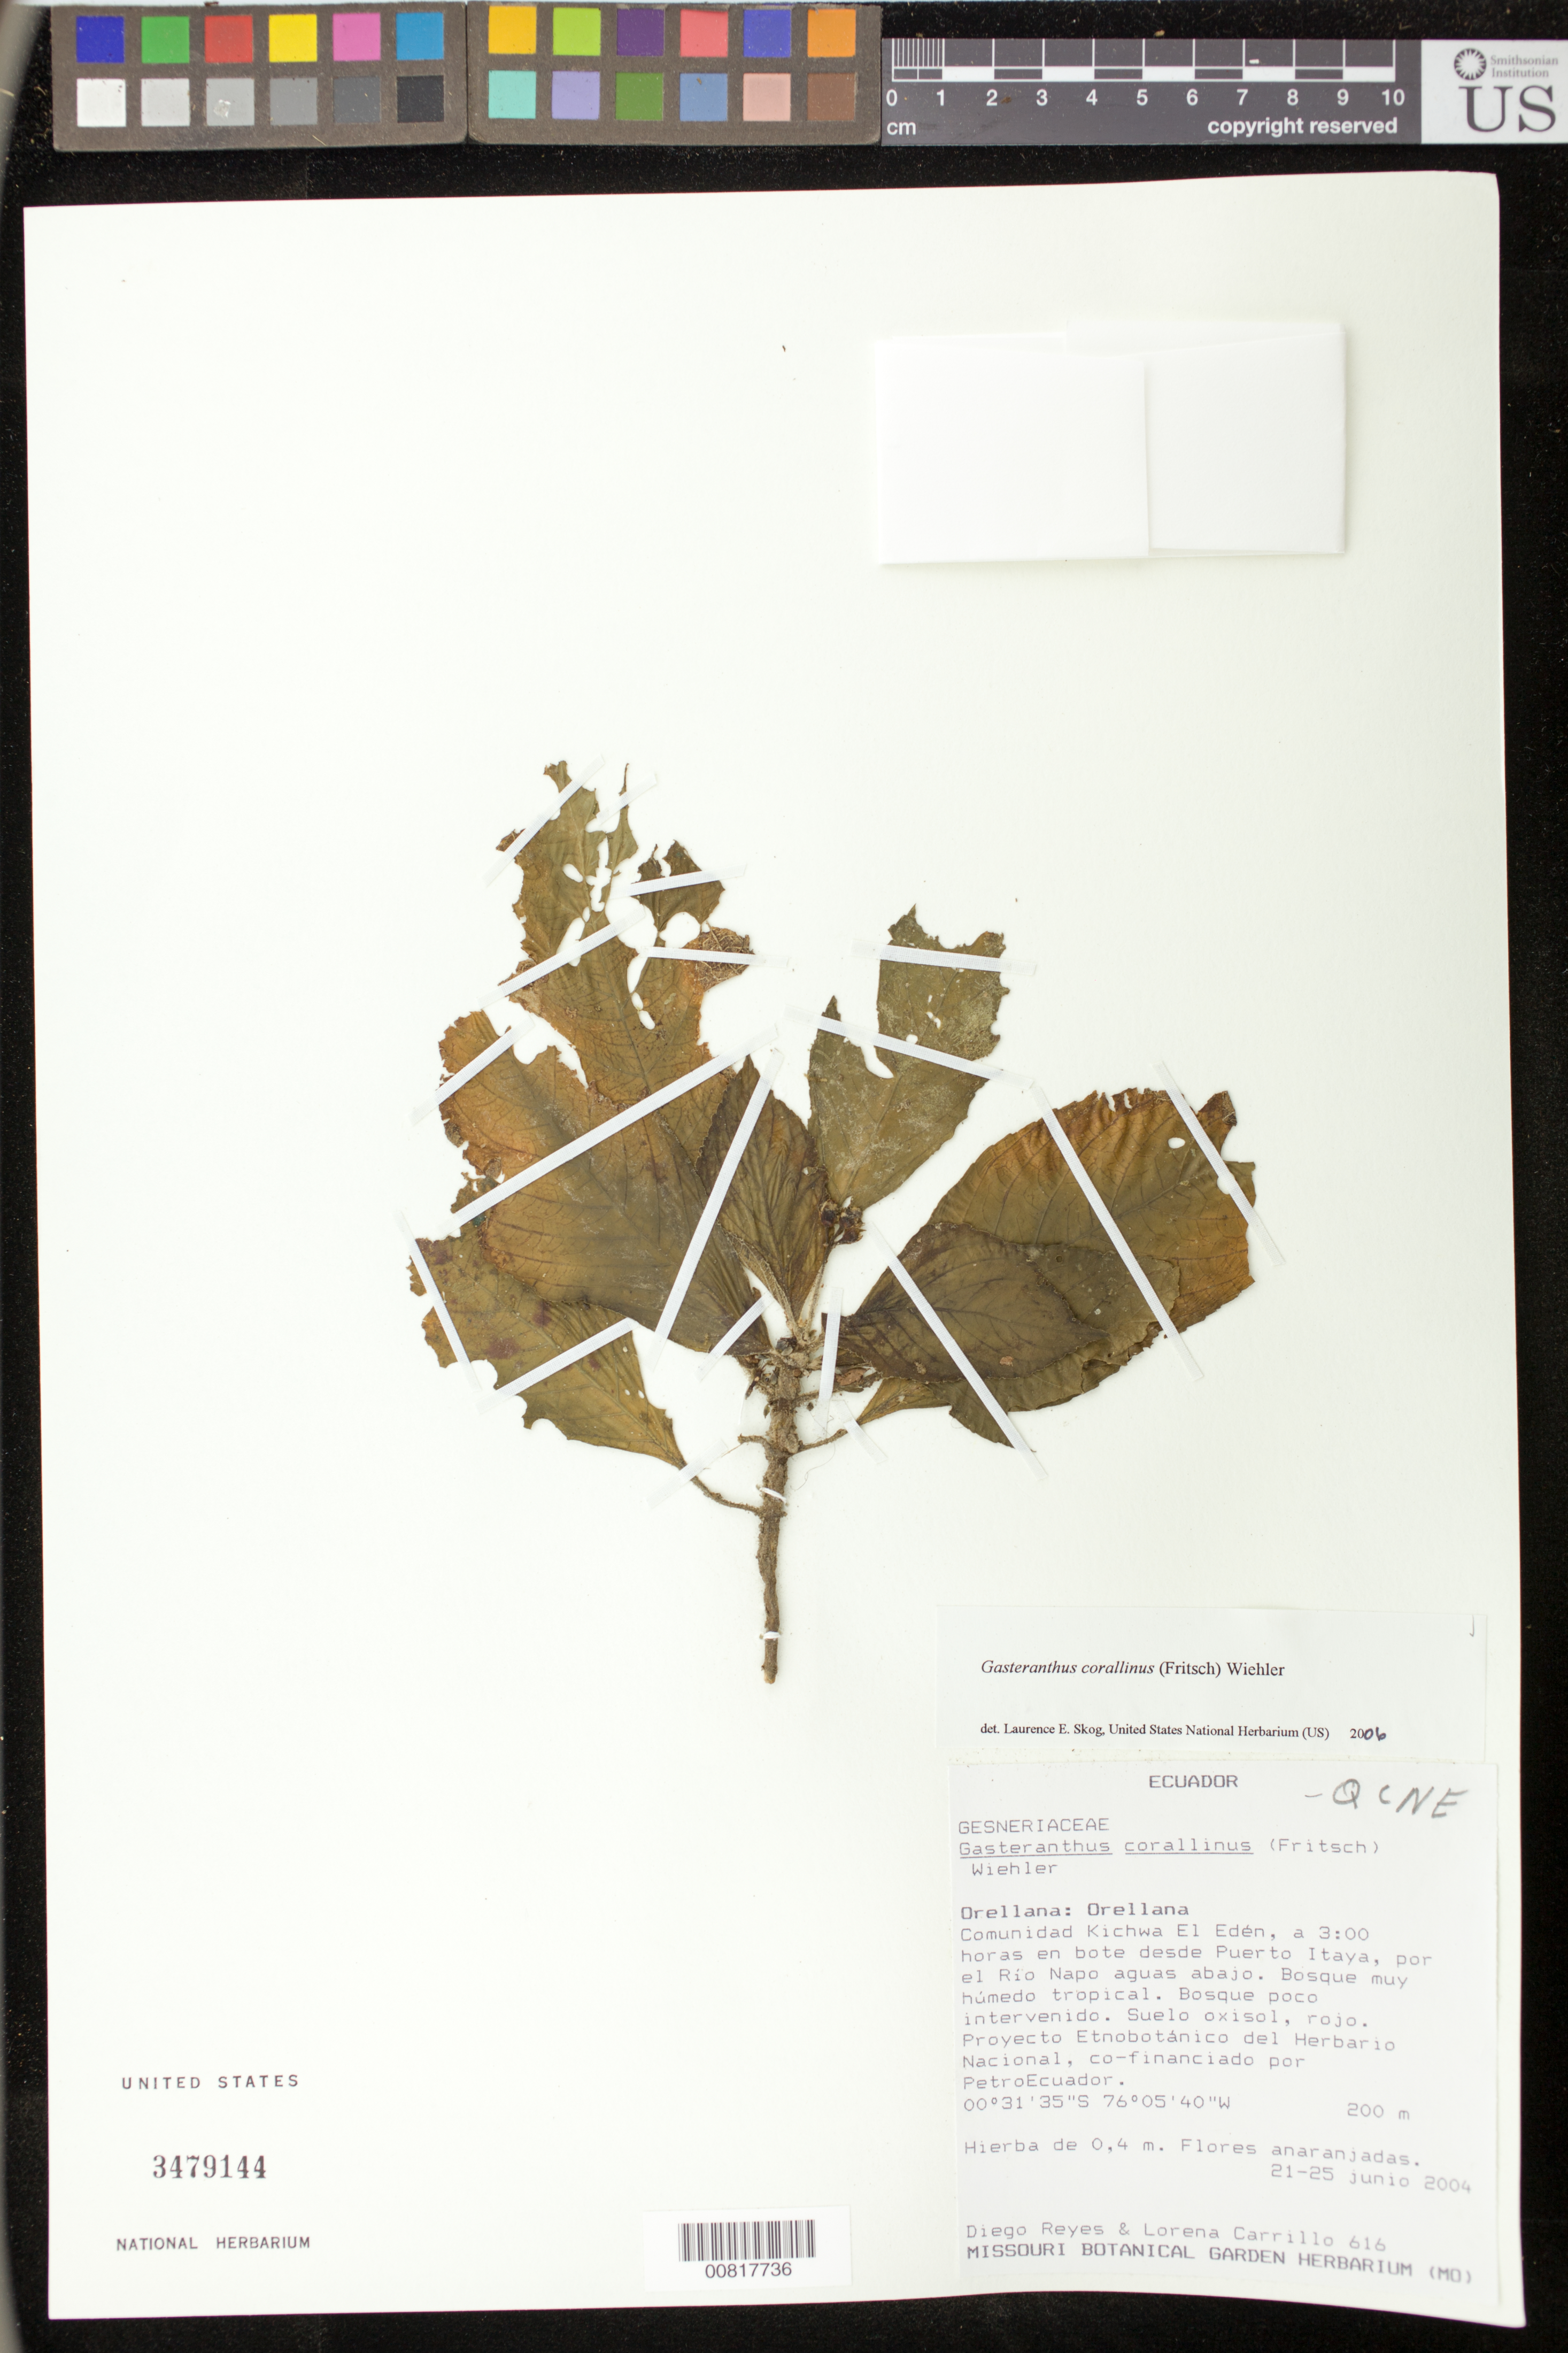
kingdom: Plantae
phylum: Tracheophyta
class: Magnoliopsida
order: Lamiales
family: Gesneriaceae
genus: Gasteranthus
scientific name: Gasteranthus corallinus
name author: (Fritsch) Wiehler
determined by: Skog, Laurence E.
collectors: D. Reyes & L. Carrillo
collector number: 616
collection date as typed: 21-25 Jun 2004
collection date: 2004-06-21/2004-06-25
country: Ecuador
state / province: Orellana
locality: Orellana: Orellana. Comunidad Kichwa El Eden, a 3:00 horas en bote desde Puerto Itaya, por el Rio Napo aguas abajo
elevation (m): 200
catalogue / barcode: US 3479144